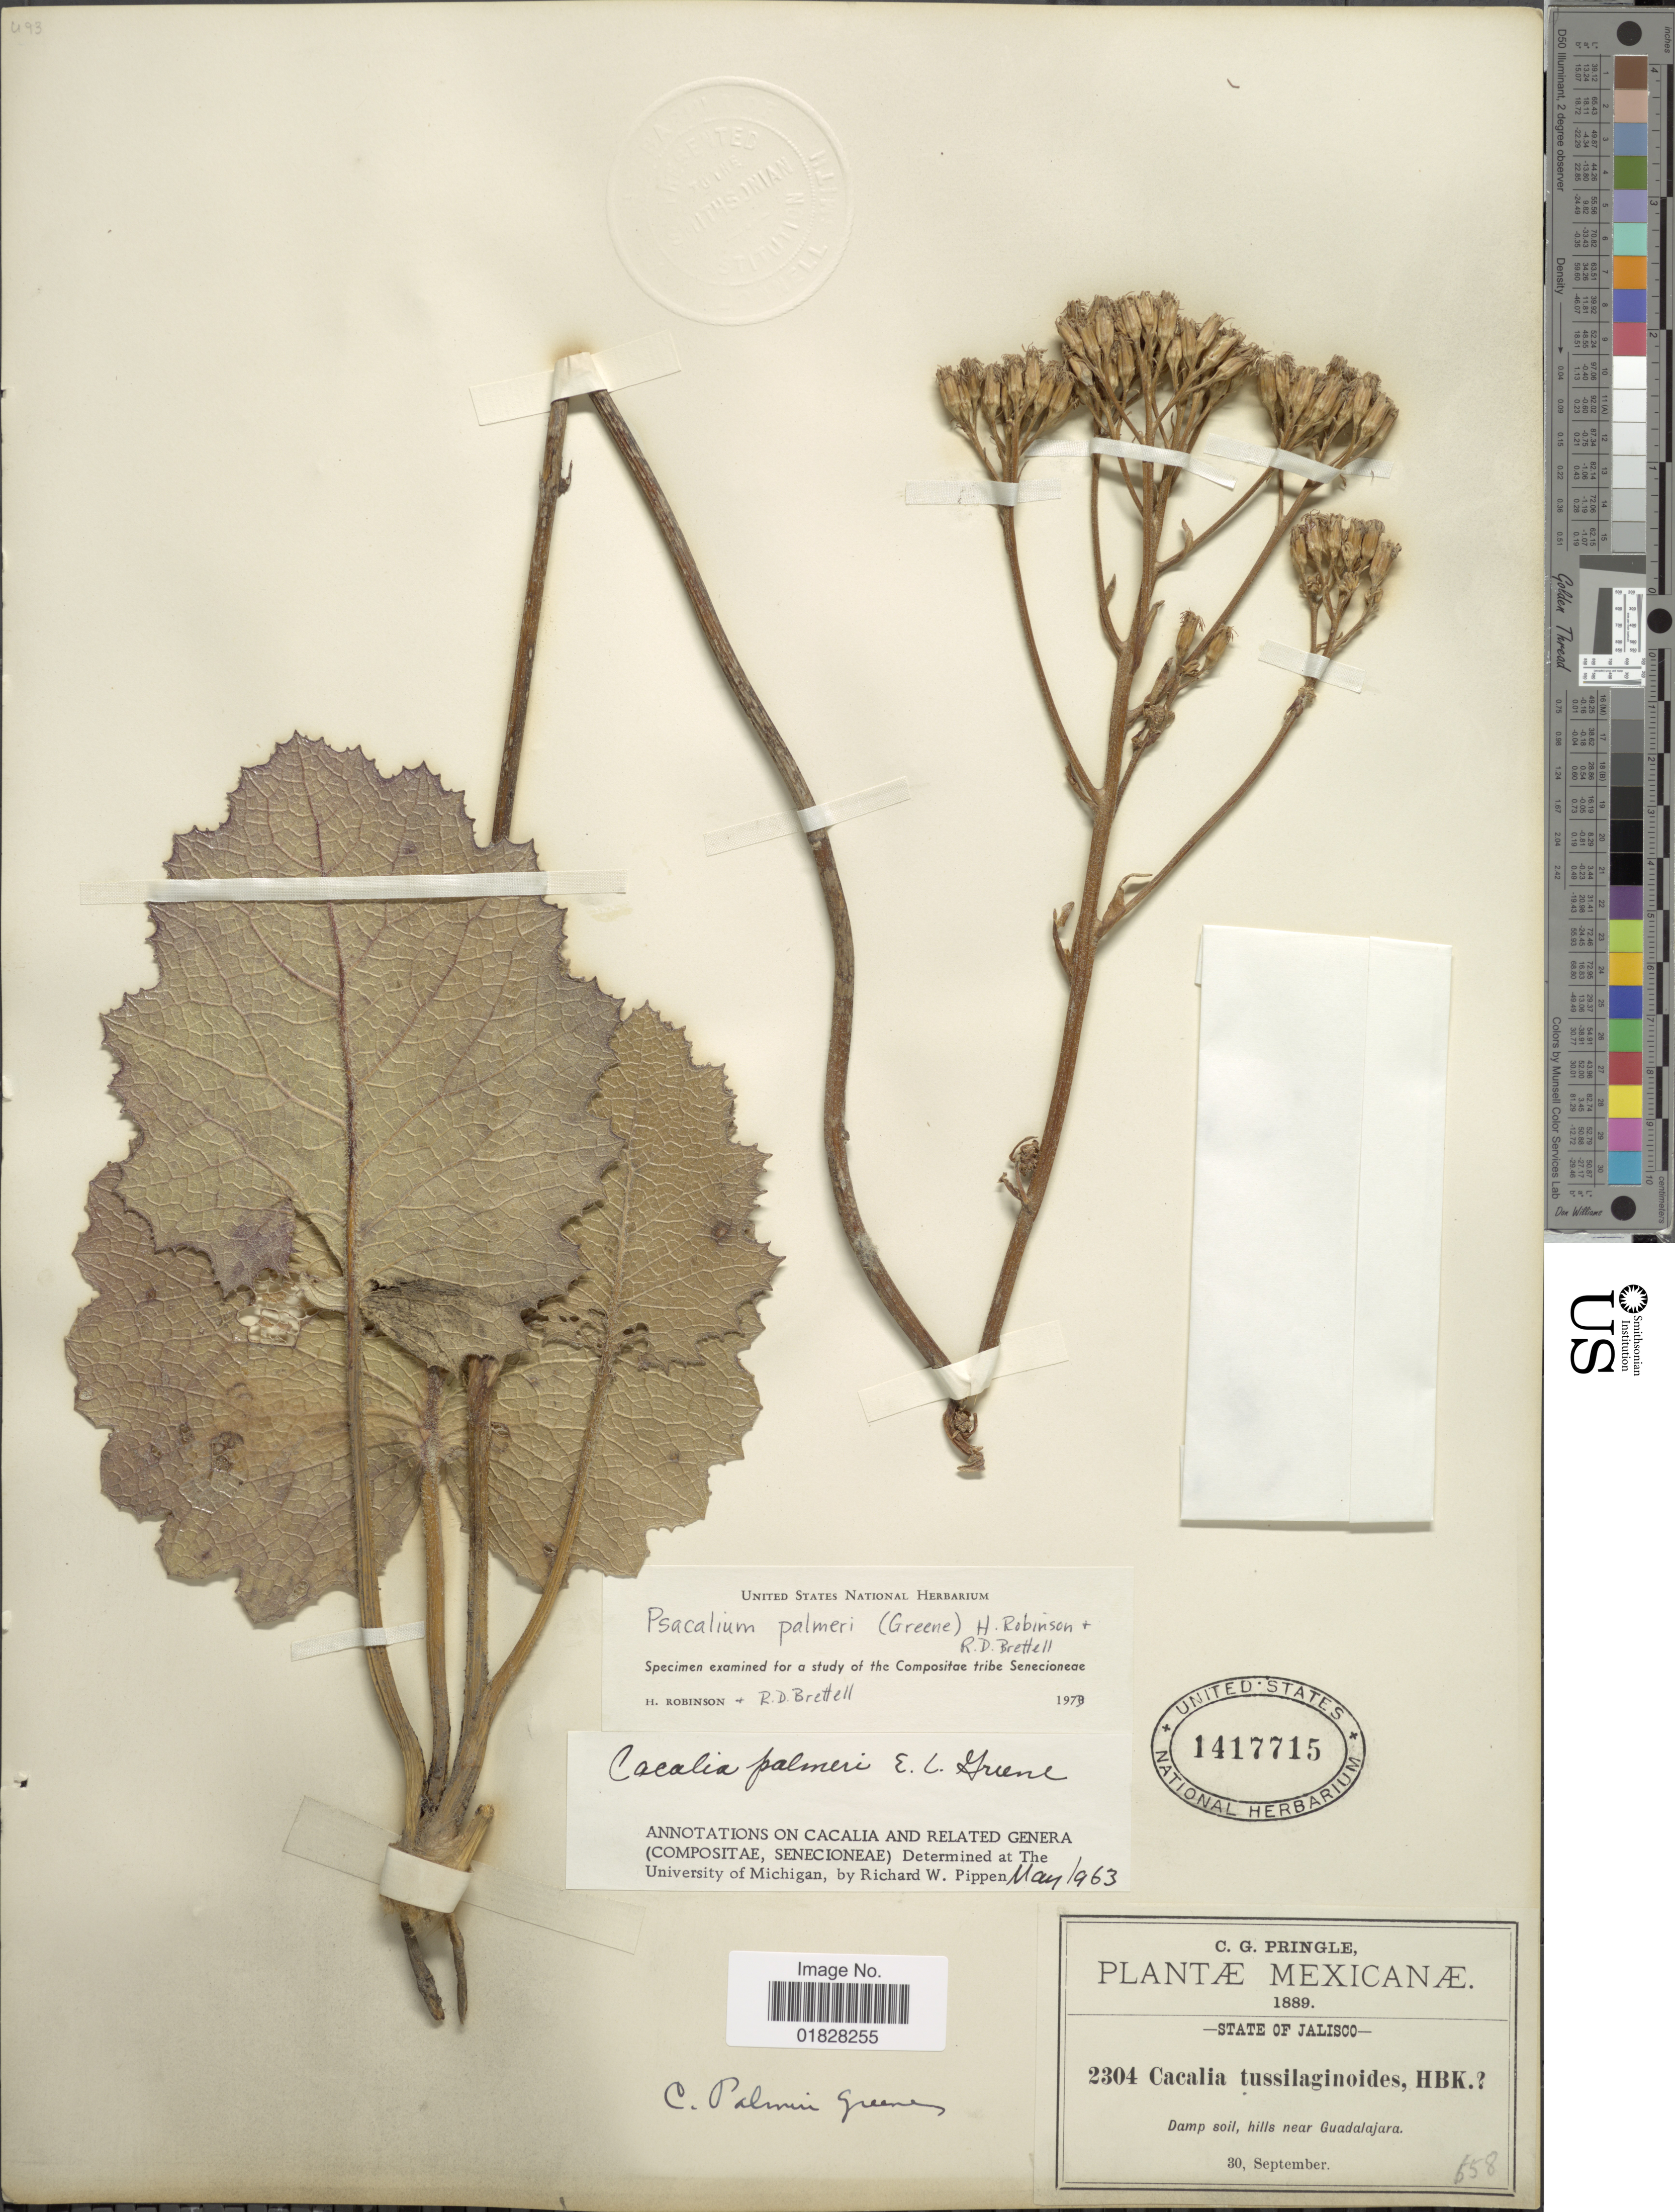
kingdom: Plantae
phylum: Tracheophyta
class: Magnoliopsida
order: Asterales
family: Asteraceae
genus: Psacalium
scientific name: Psacalium palmeri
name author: (Greene) H. Rob. & Brettell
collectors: C. G. Pringle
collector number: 2304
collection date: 1889-09-30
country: Mexico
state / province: Jalisco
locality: State of Jalisco. Damp soil, hills near Guadalajara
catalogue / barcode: US 1417715